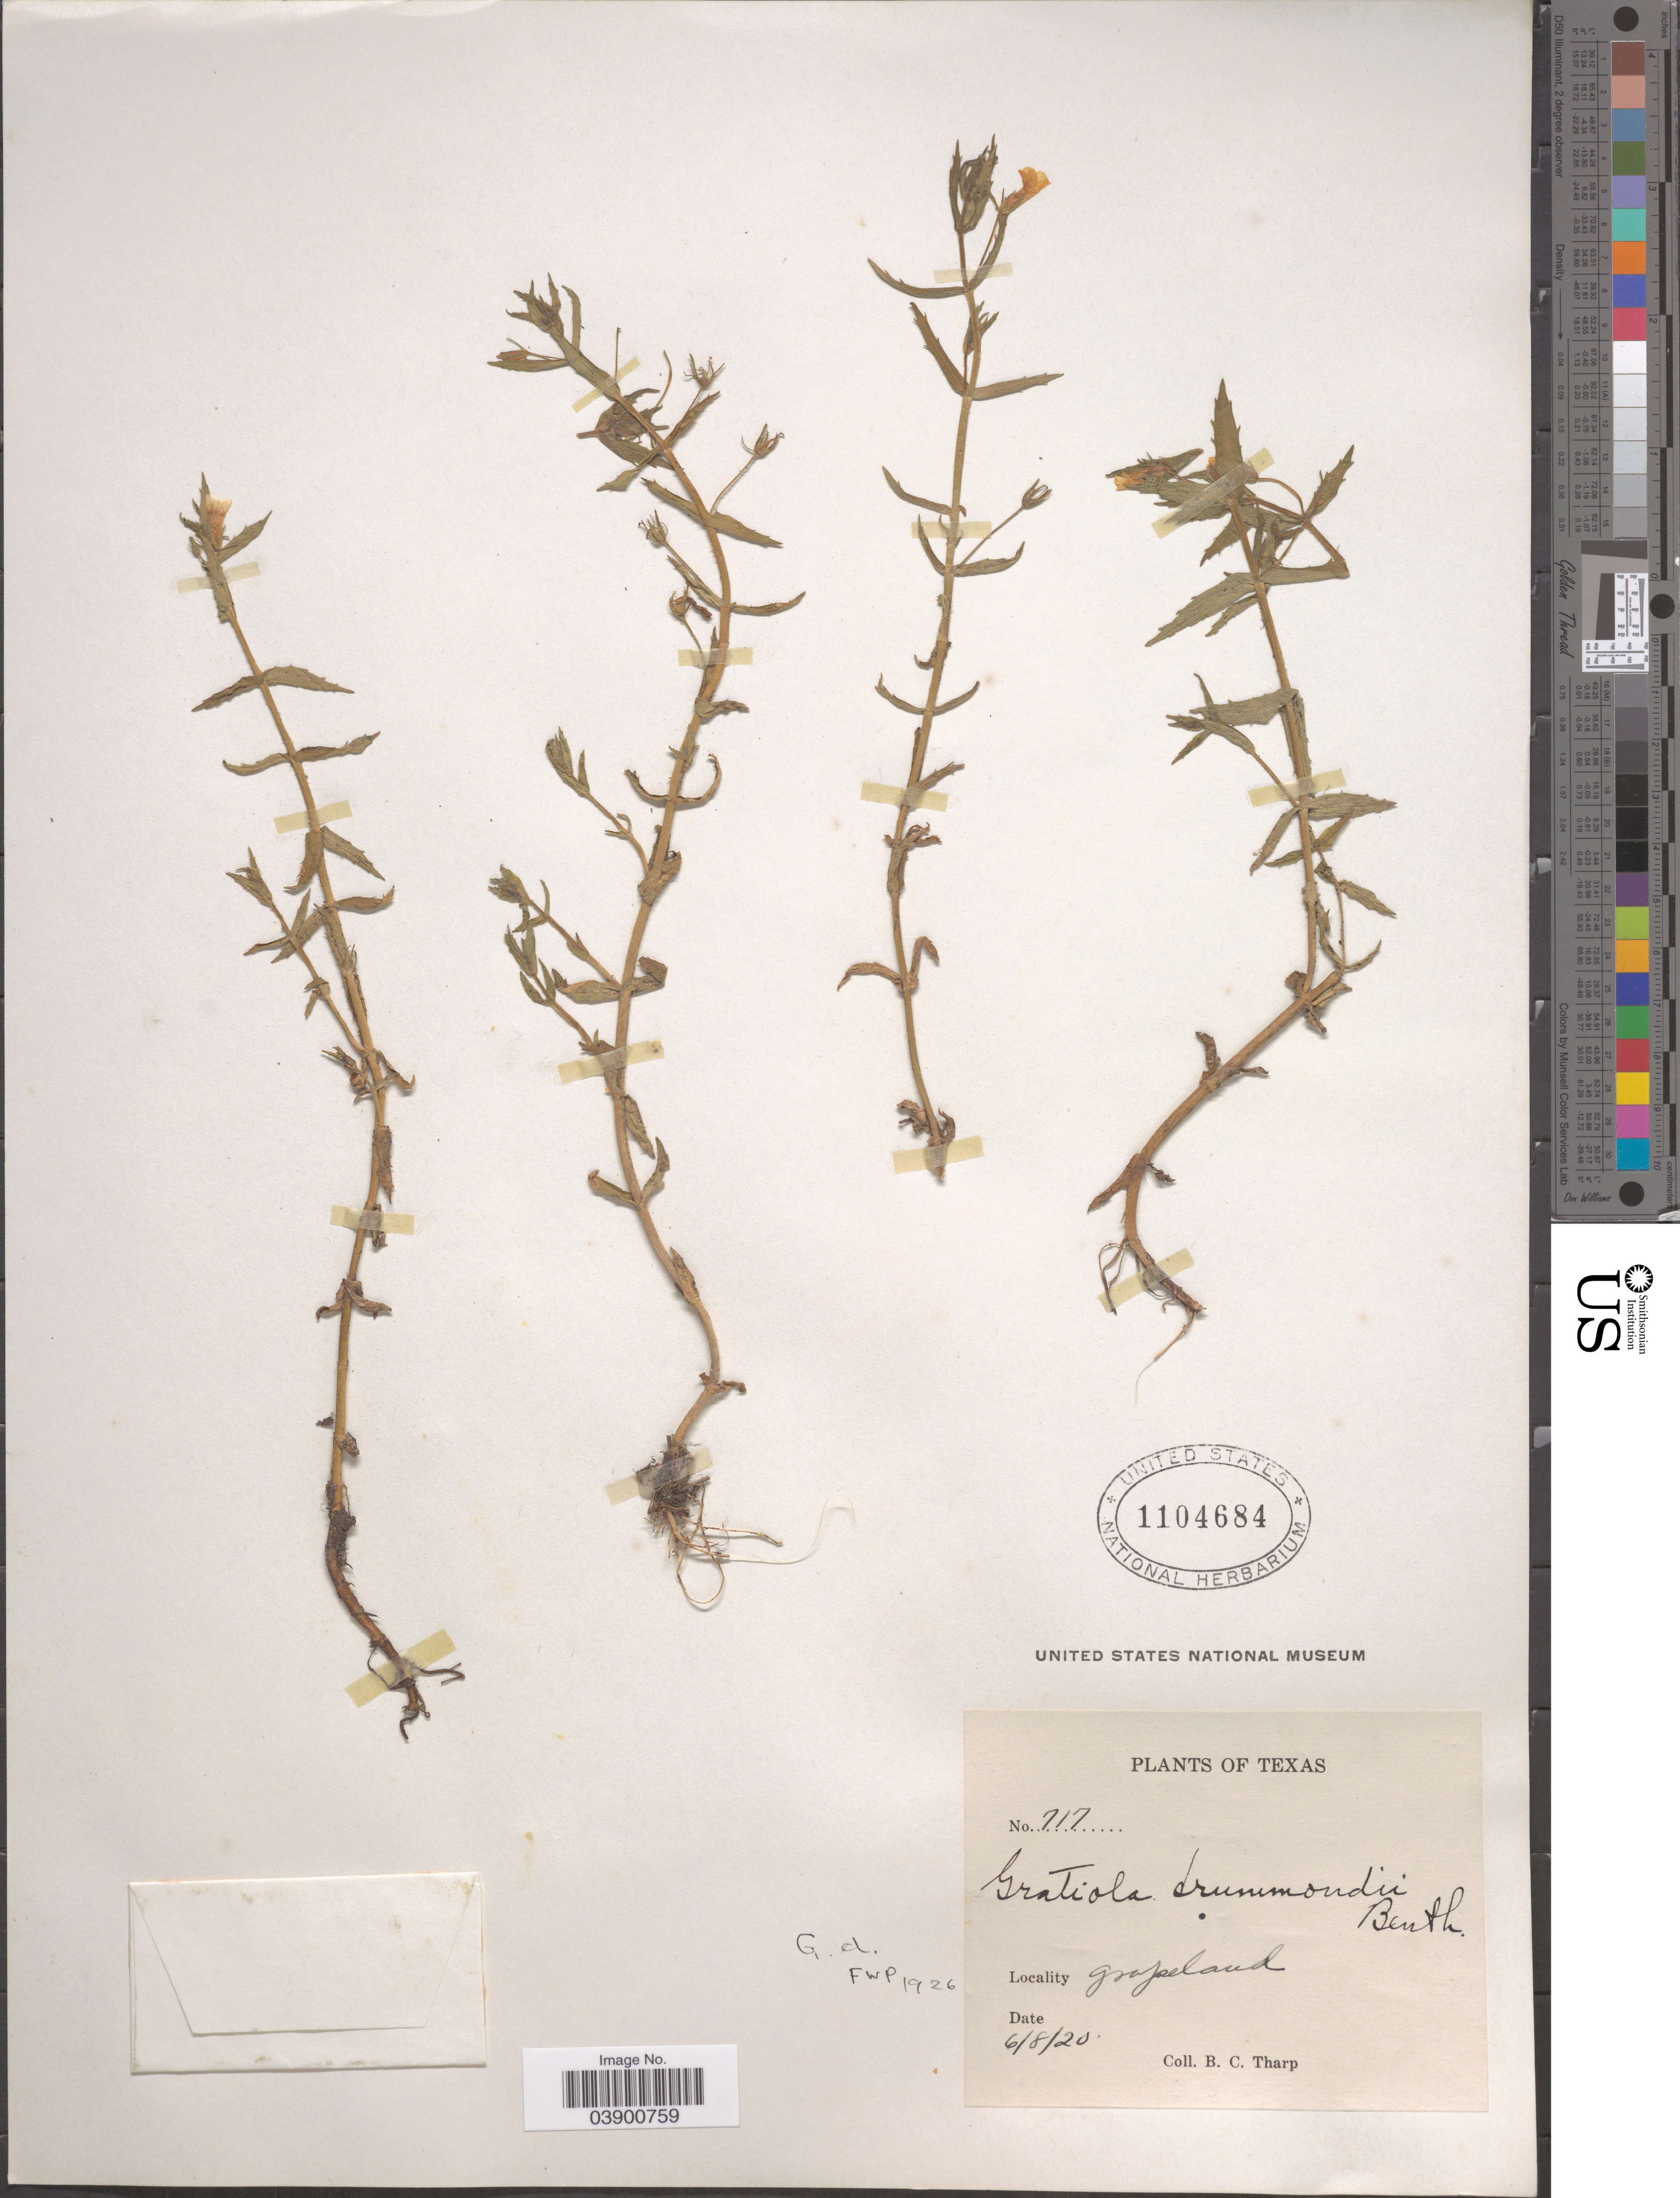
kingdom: Plantae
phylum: Tracheophyta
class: Magnoliopsida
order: Lamiales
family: Plantaginaceae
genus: Gratiola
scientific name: Gratiola drummondii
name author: Benth.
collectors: B. C. Tharp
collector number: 717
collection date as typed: Transcribed d/m/y: 8/6/20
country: United States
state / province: Texas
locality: Grapeland.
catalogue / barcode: US 1104684